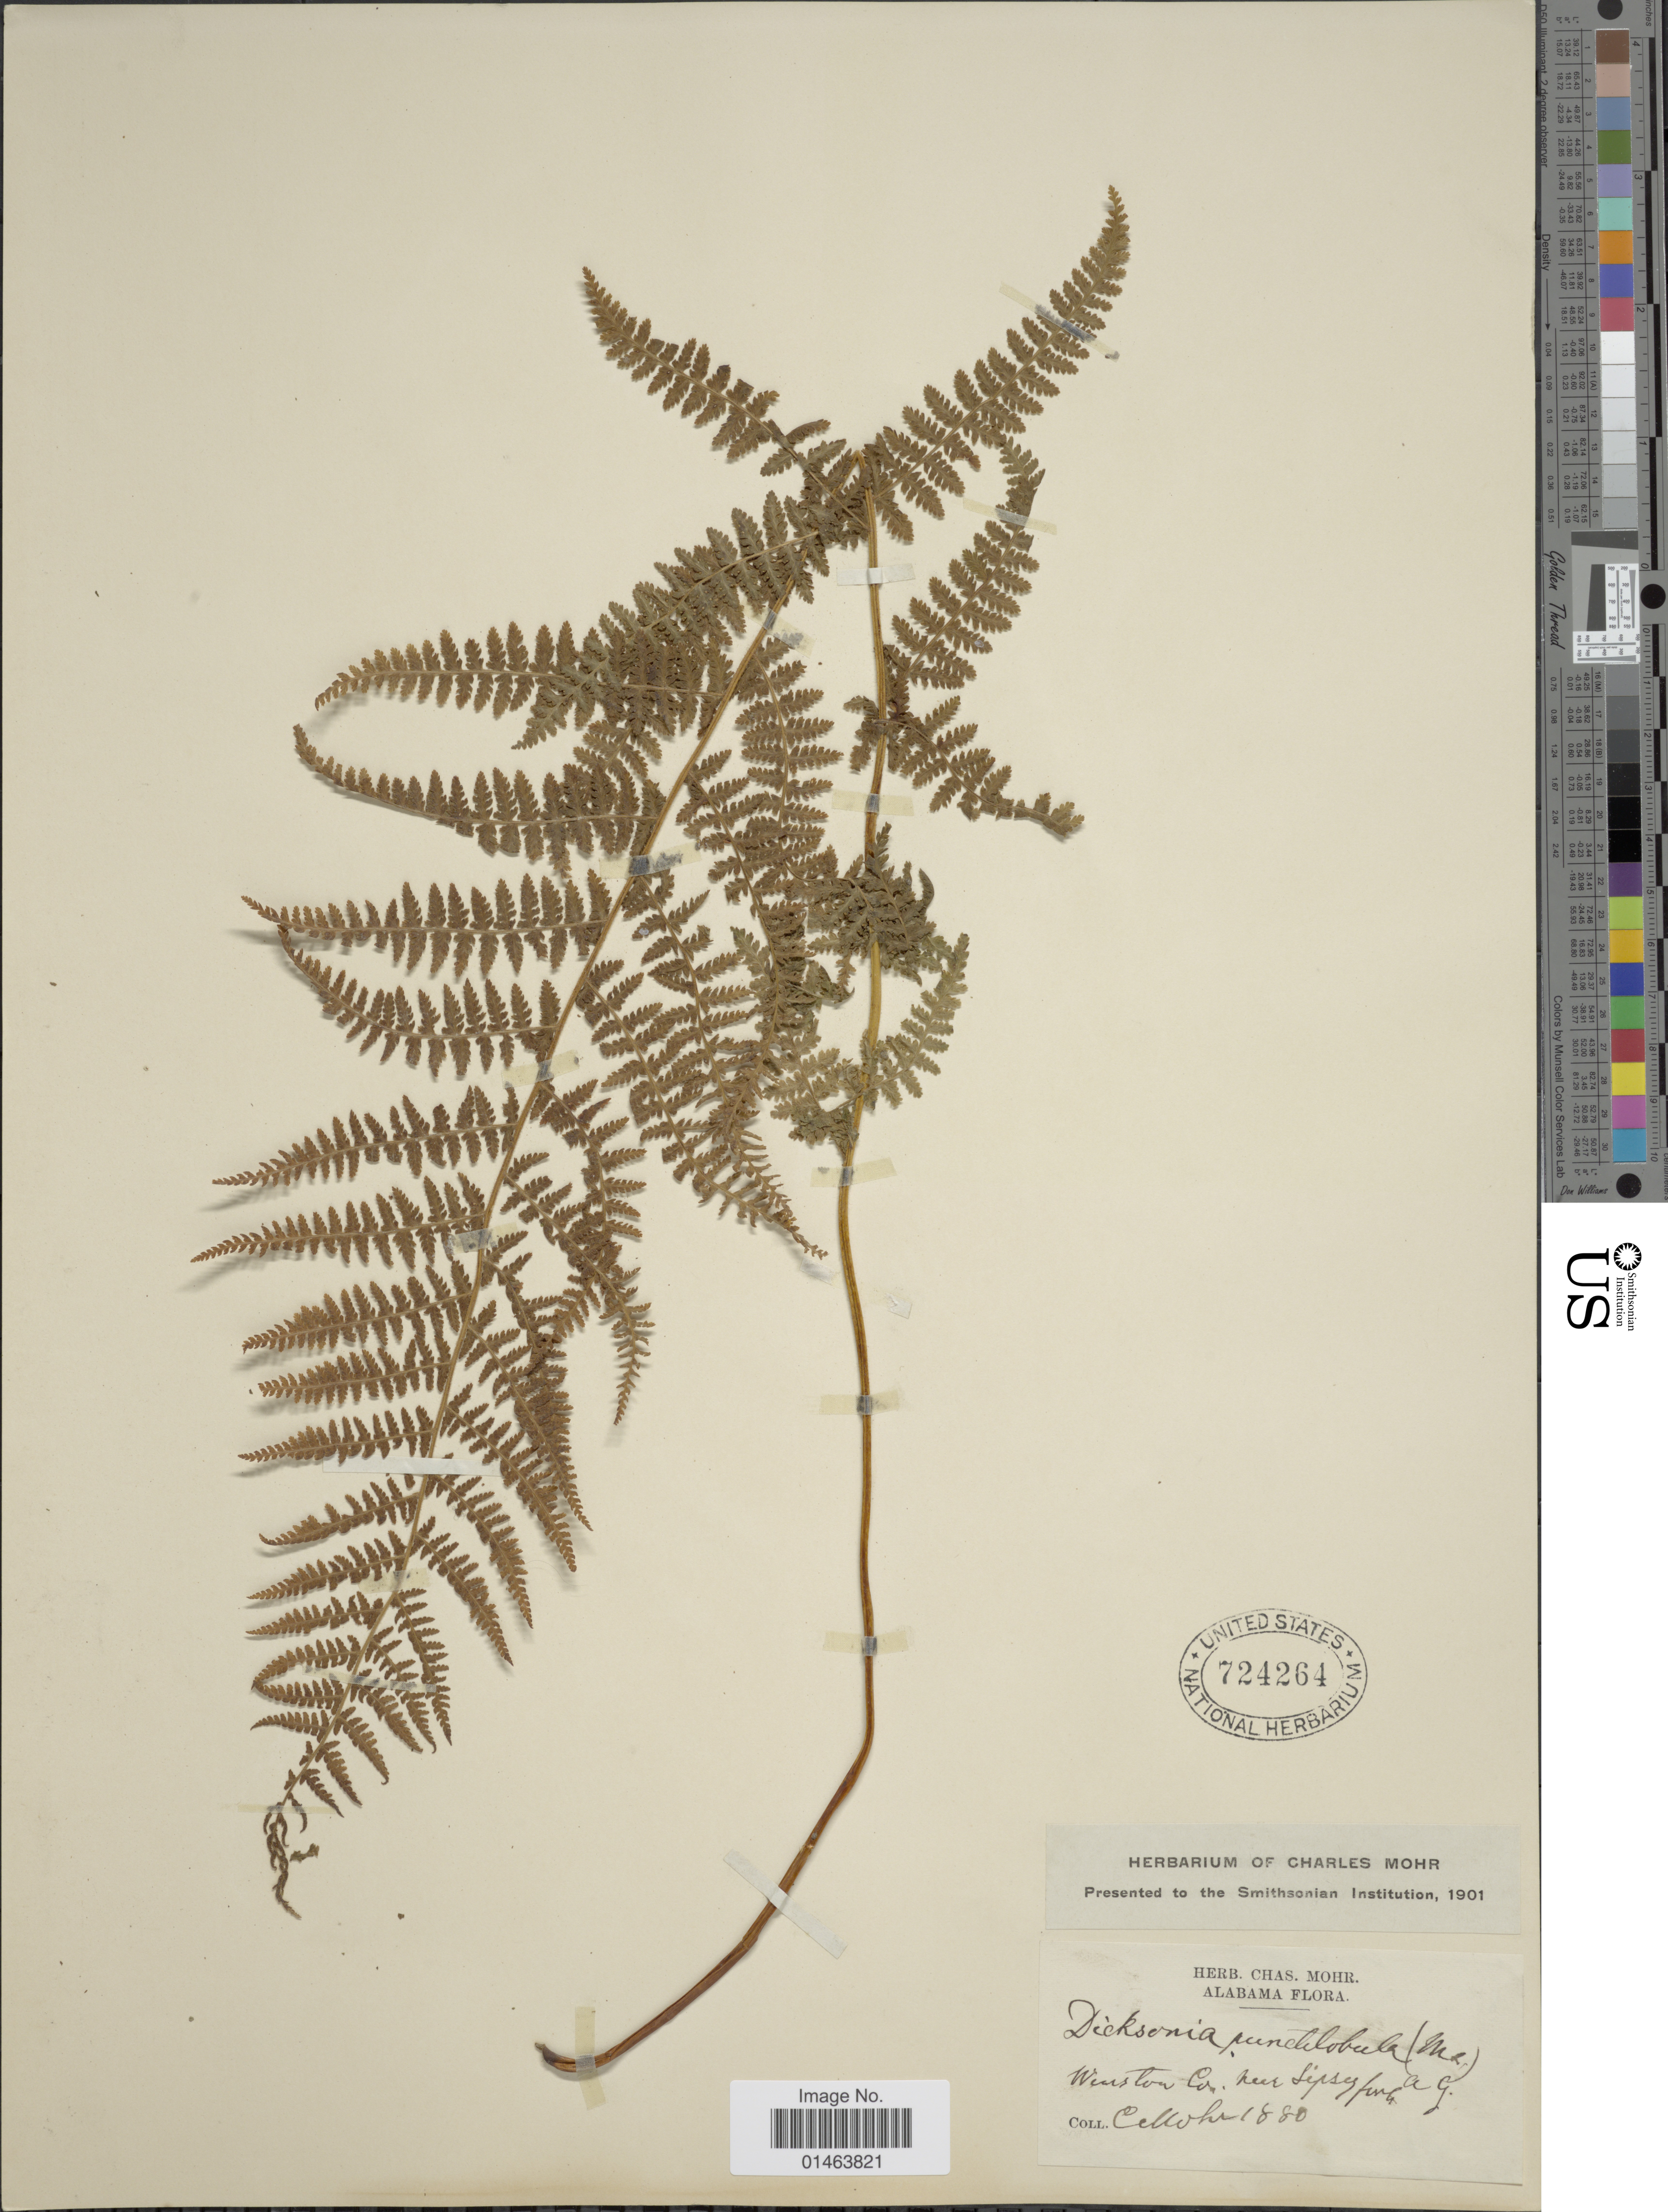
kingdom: Plantae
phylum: Tracheophyta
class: Polypodiopsida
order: Polypodiales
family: Dennstaedtiaceae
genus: Dennstaedtia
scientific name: Dennstaedtia punctilobula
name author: (Michx.) T. Moore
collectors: C. T. Mohr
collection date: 1880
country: United States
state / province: Alabama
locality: Winston Co. near Sipsey fork.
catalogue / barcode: US 724264